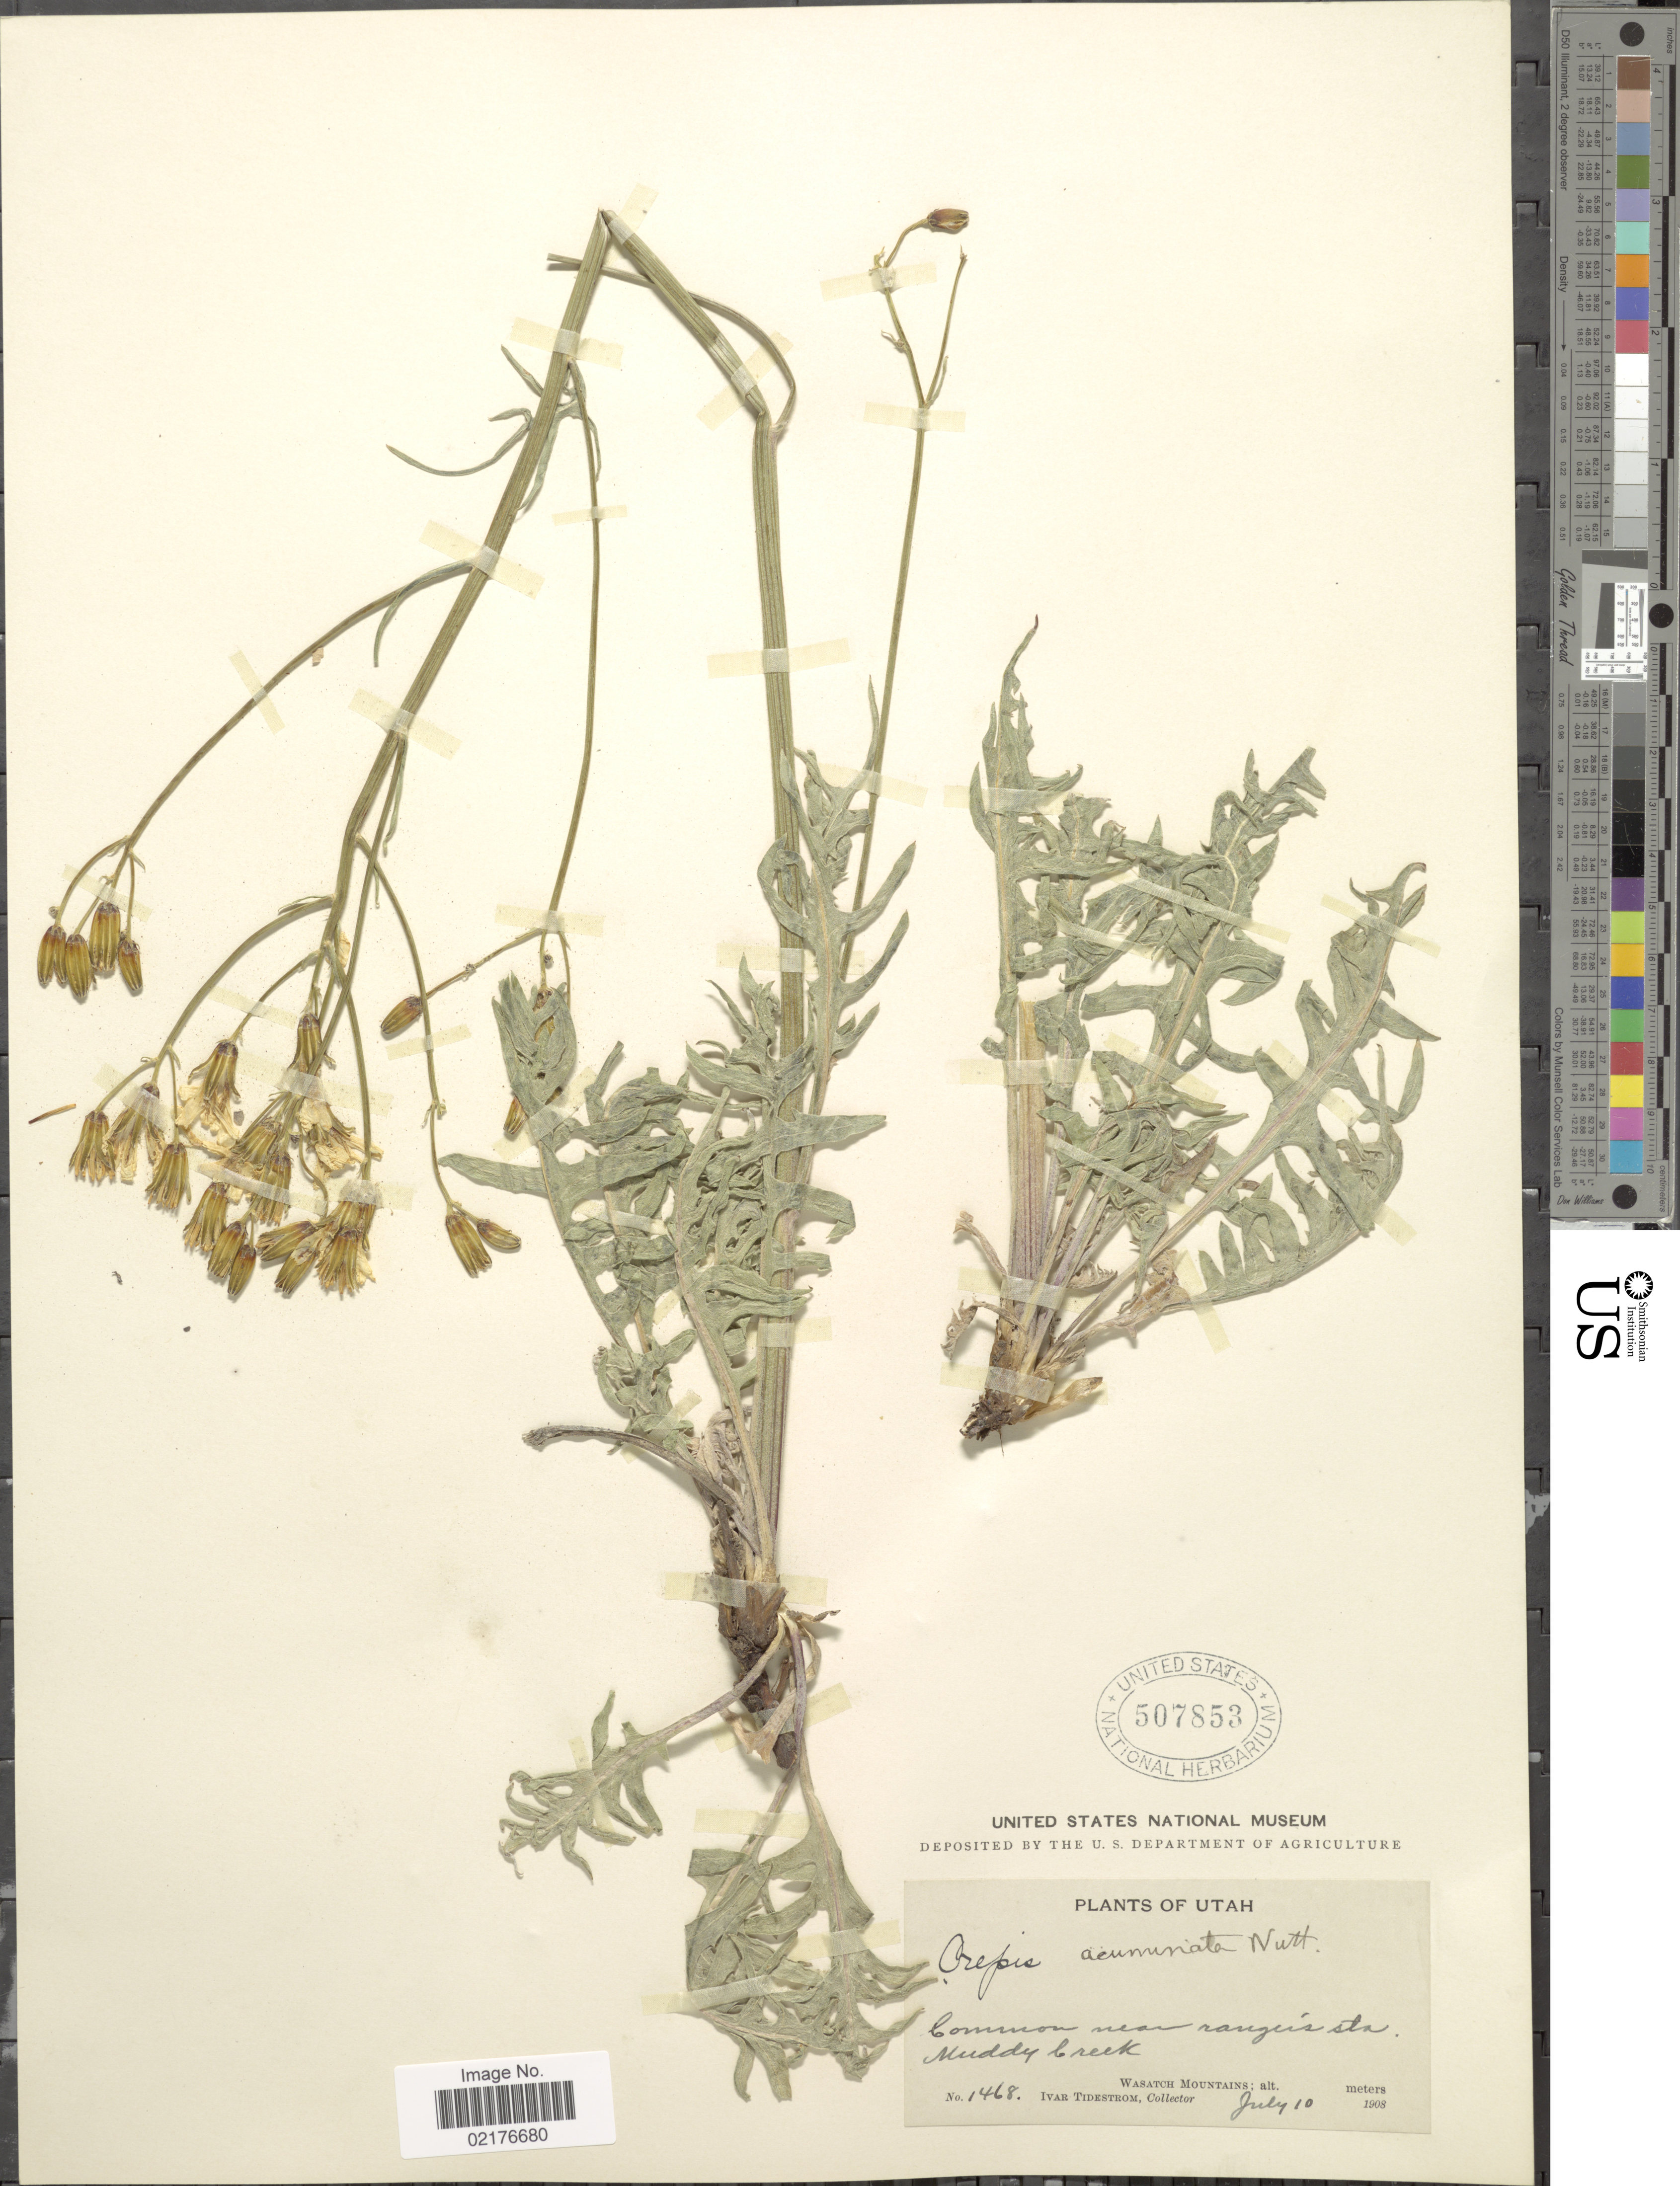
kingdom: Plantae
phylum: Tracheophyta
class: Magnoliopsida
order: Asterales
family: Asteraceae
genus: Crepis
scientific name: Crepis acuminata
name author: Nutt.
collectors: I. F. Tidestrom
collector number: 1468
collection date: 1908-07-10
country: United States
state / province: Utah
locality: Common near rangers sta. Muddy Creek, Wasatch Mountains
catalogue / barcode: US 507853